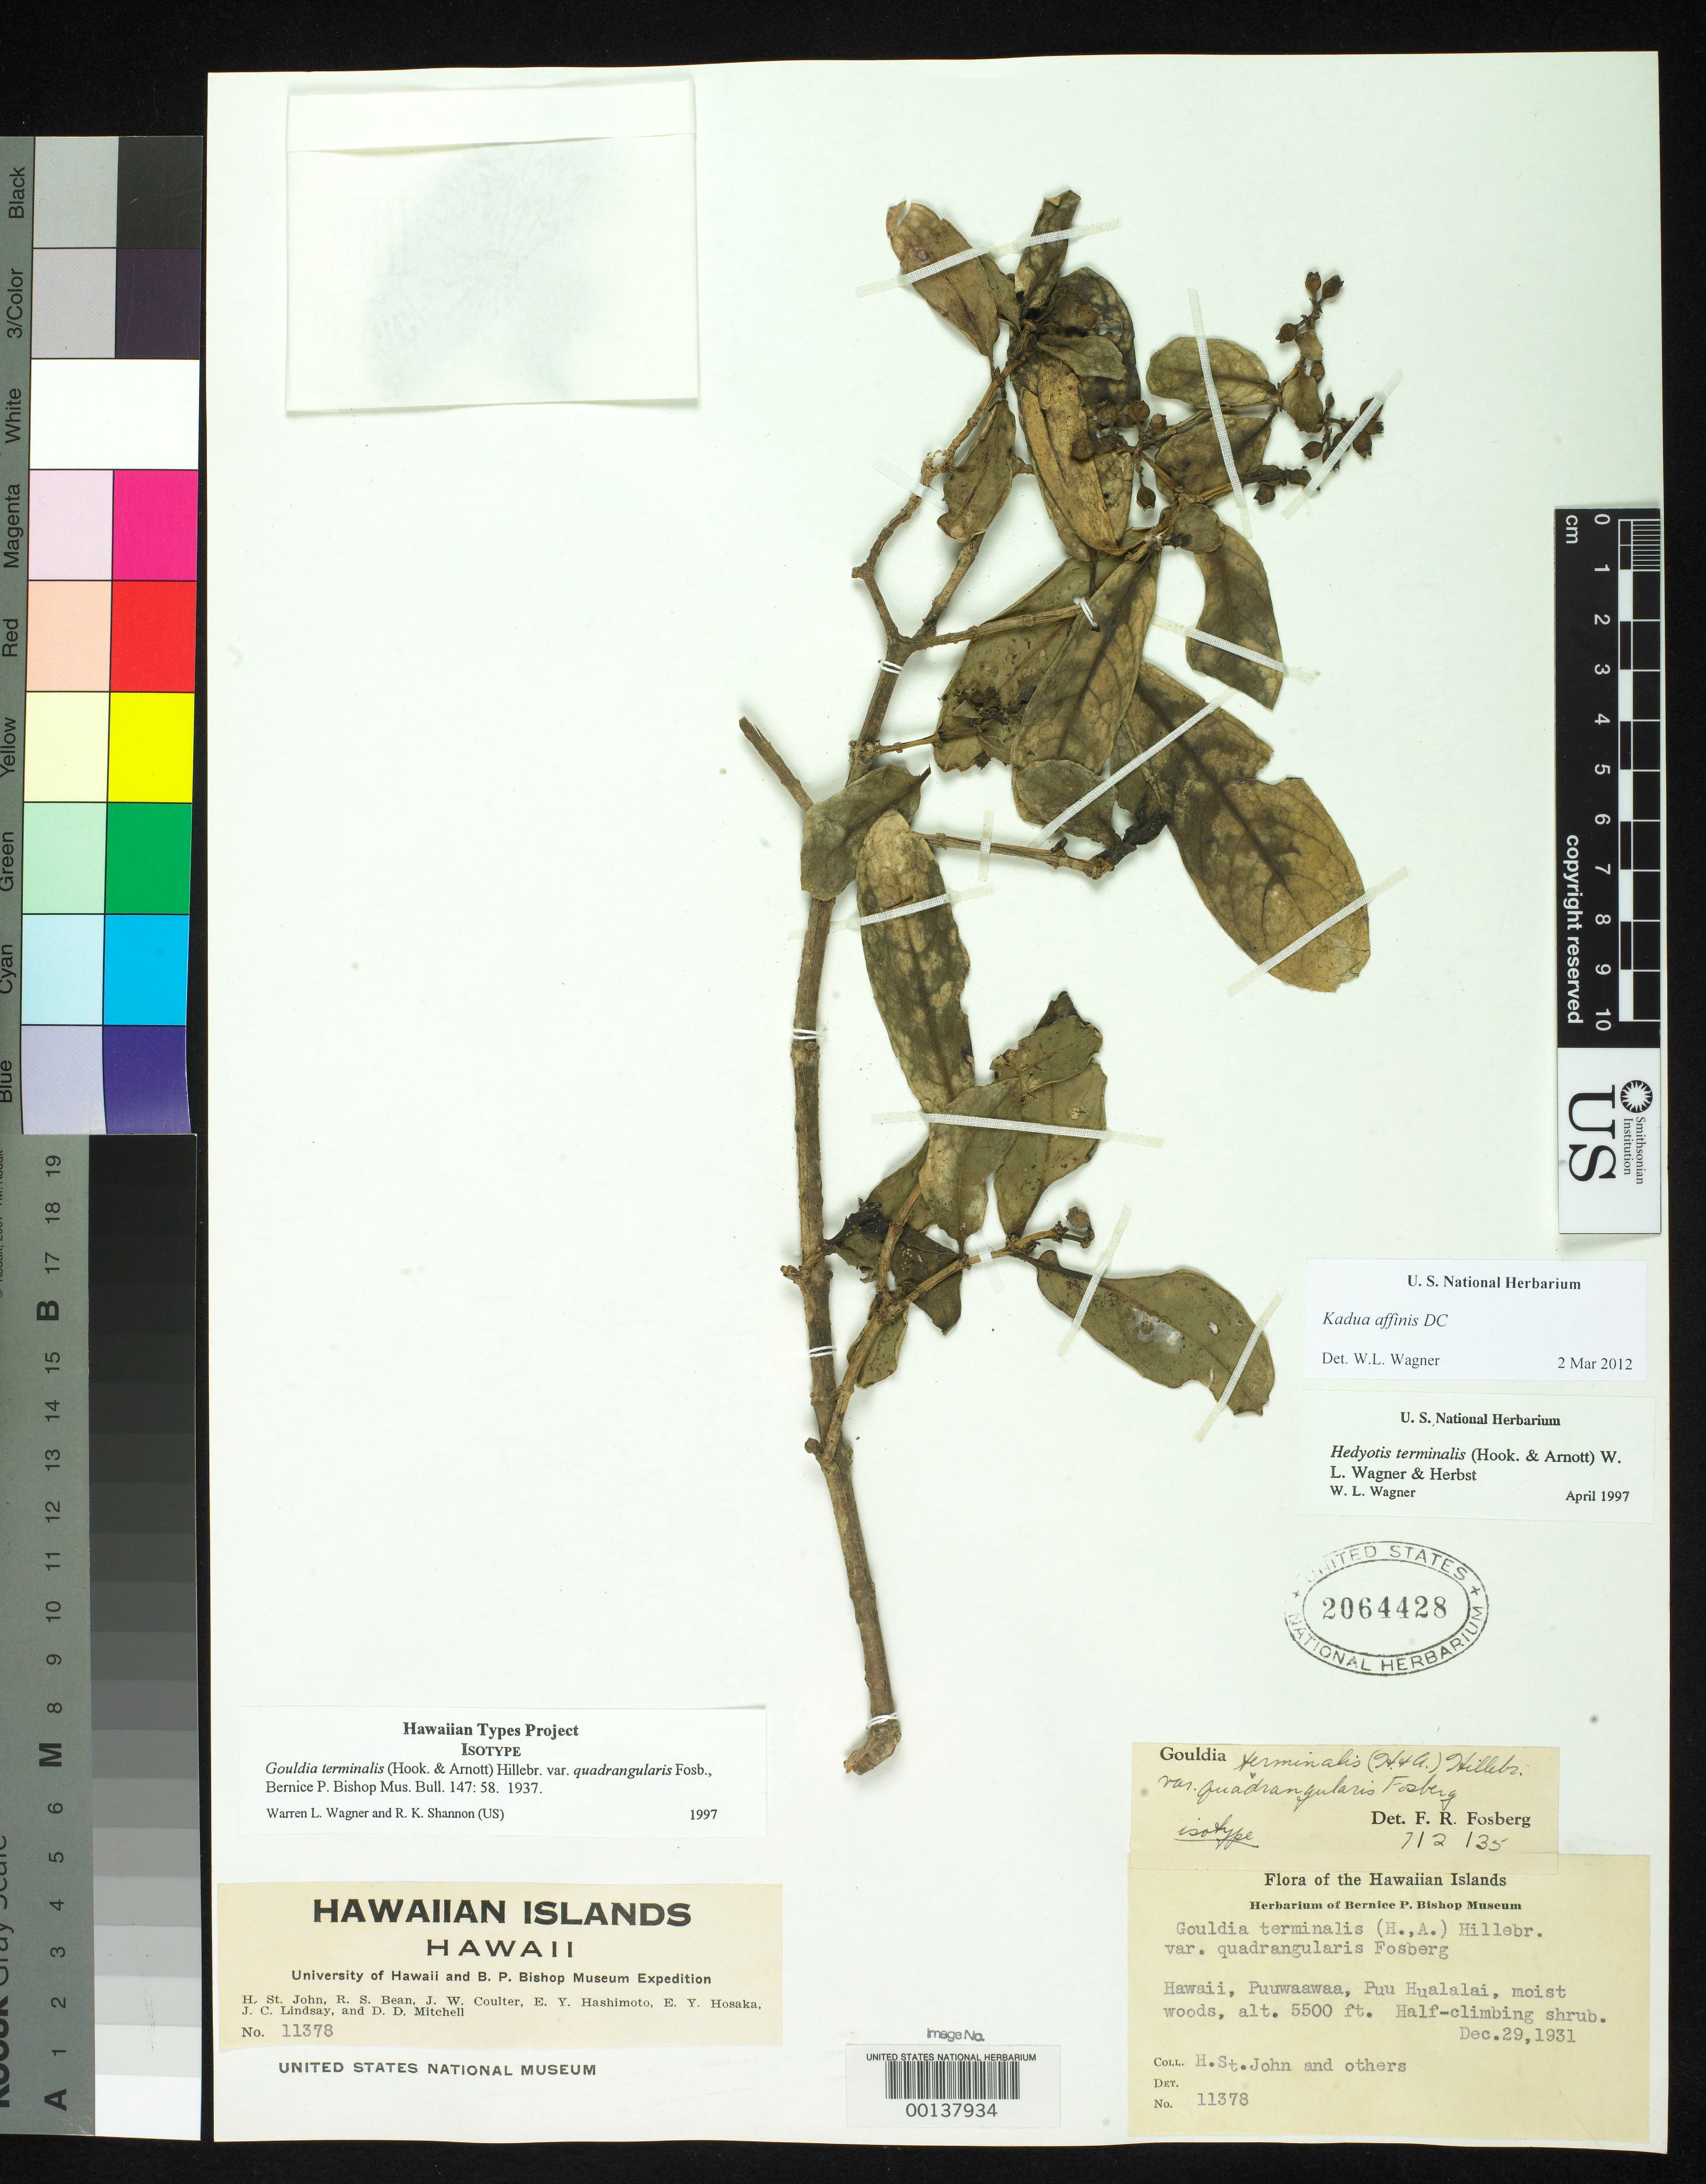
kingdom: Plantae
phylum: Tracheophyta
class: Magnoliopsida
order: Gentianales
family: Rubiaceae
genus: Gouldia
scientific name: Gouldia terminalis var. quadrangularis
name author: Fosberg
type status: Isotype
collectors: H. St. John, R. Bean, J. W. Coulter, E. Hashimoto & E. Y. Hosaka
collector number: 11378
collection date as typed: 29 Dec 1931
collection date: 1931-12-29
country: United States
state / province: Hawaii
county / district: Hawaii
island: Hawaii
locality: Pu'uwa'awa'a, Pu'u Hualalai.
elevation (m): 1676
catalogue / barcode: US 2064428